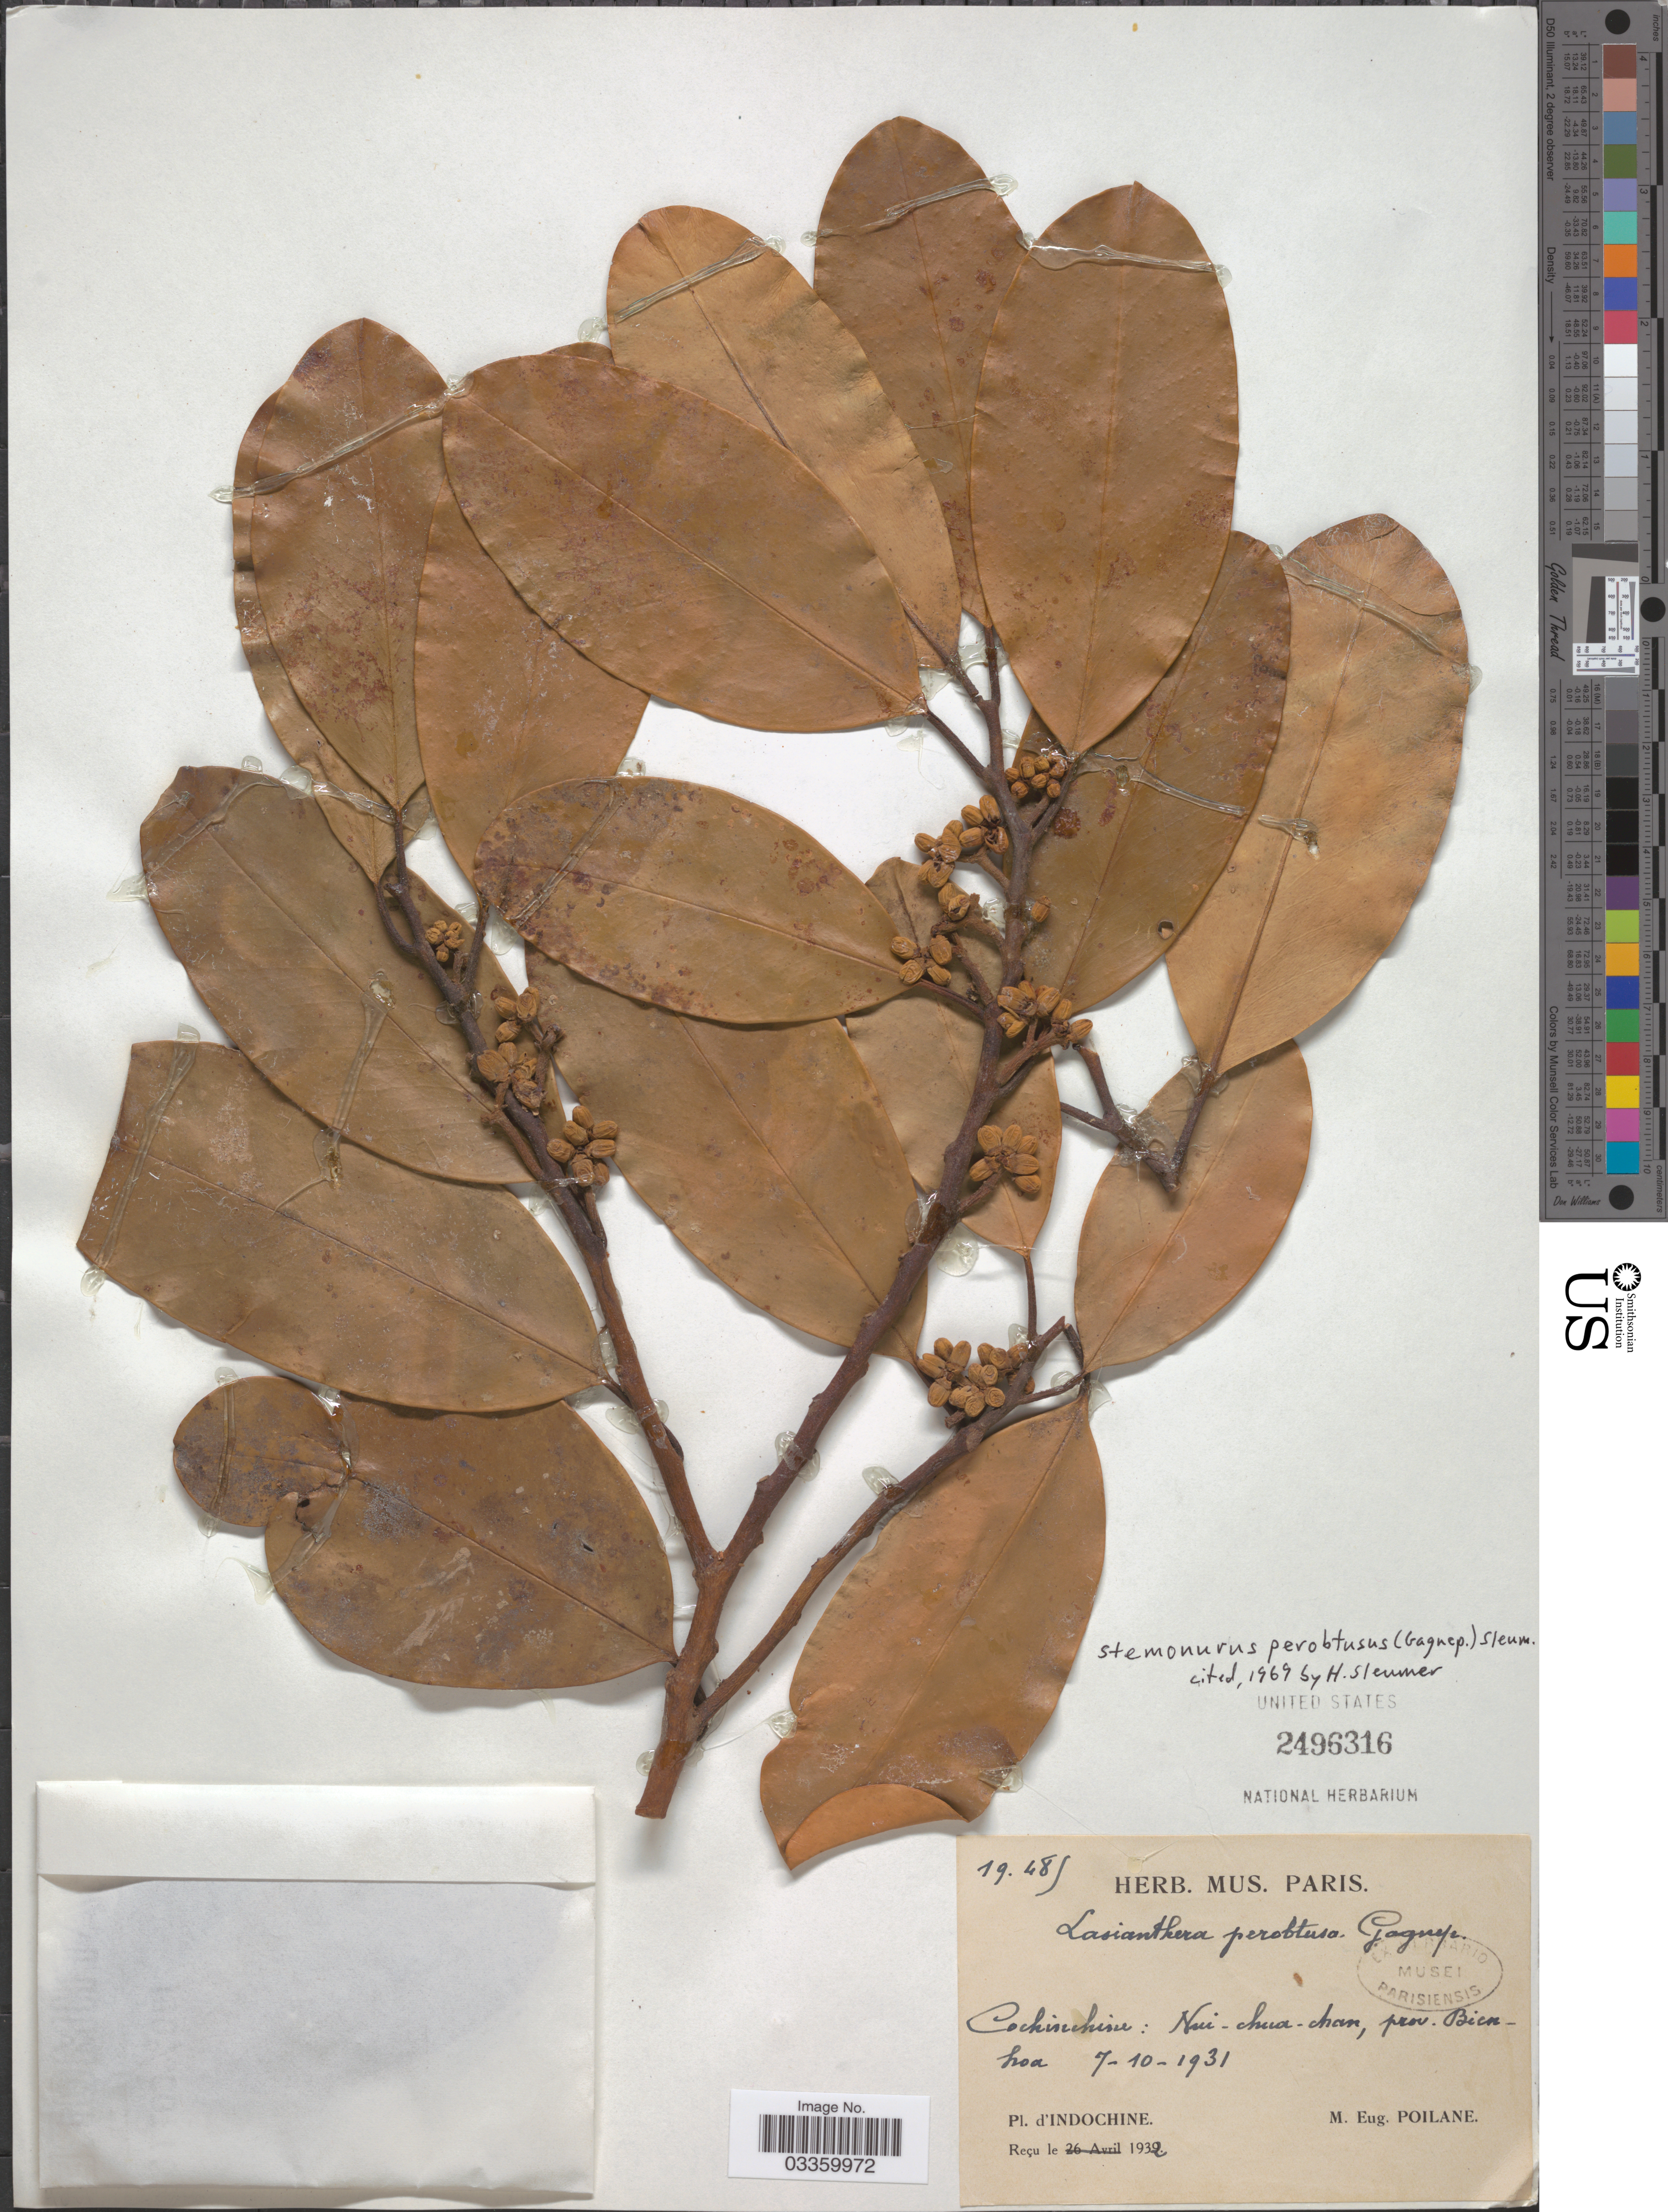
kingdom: Plantae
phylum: Tracheophyta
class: Magnoliopsida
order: Cardiopteridales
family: Stemonuraceae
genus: Stemonurus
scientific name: Stemonurus perobtusus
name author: (Gagnep.) Sleumer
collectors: M. Poilane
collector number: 19485*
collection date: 1931-10-07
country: Vietnam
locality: Cochinchine: Nui-chua-chan, prov. Bien-hoa. Indochine.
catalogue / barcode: US 2496316